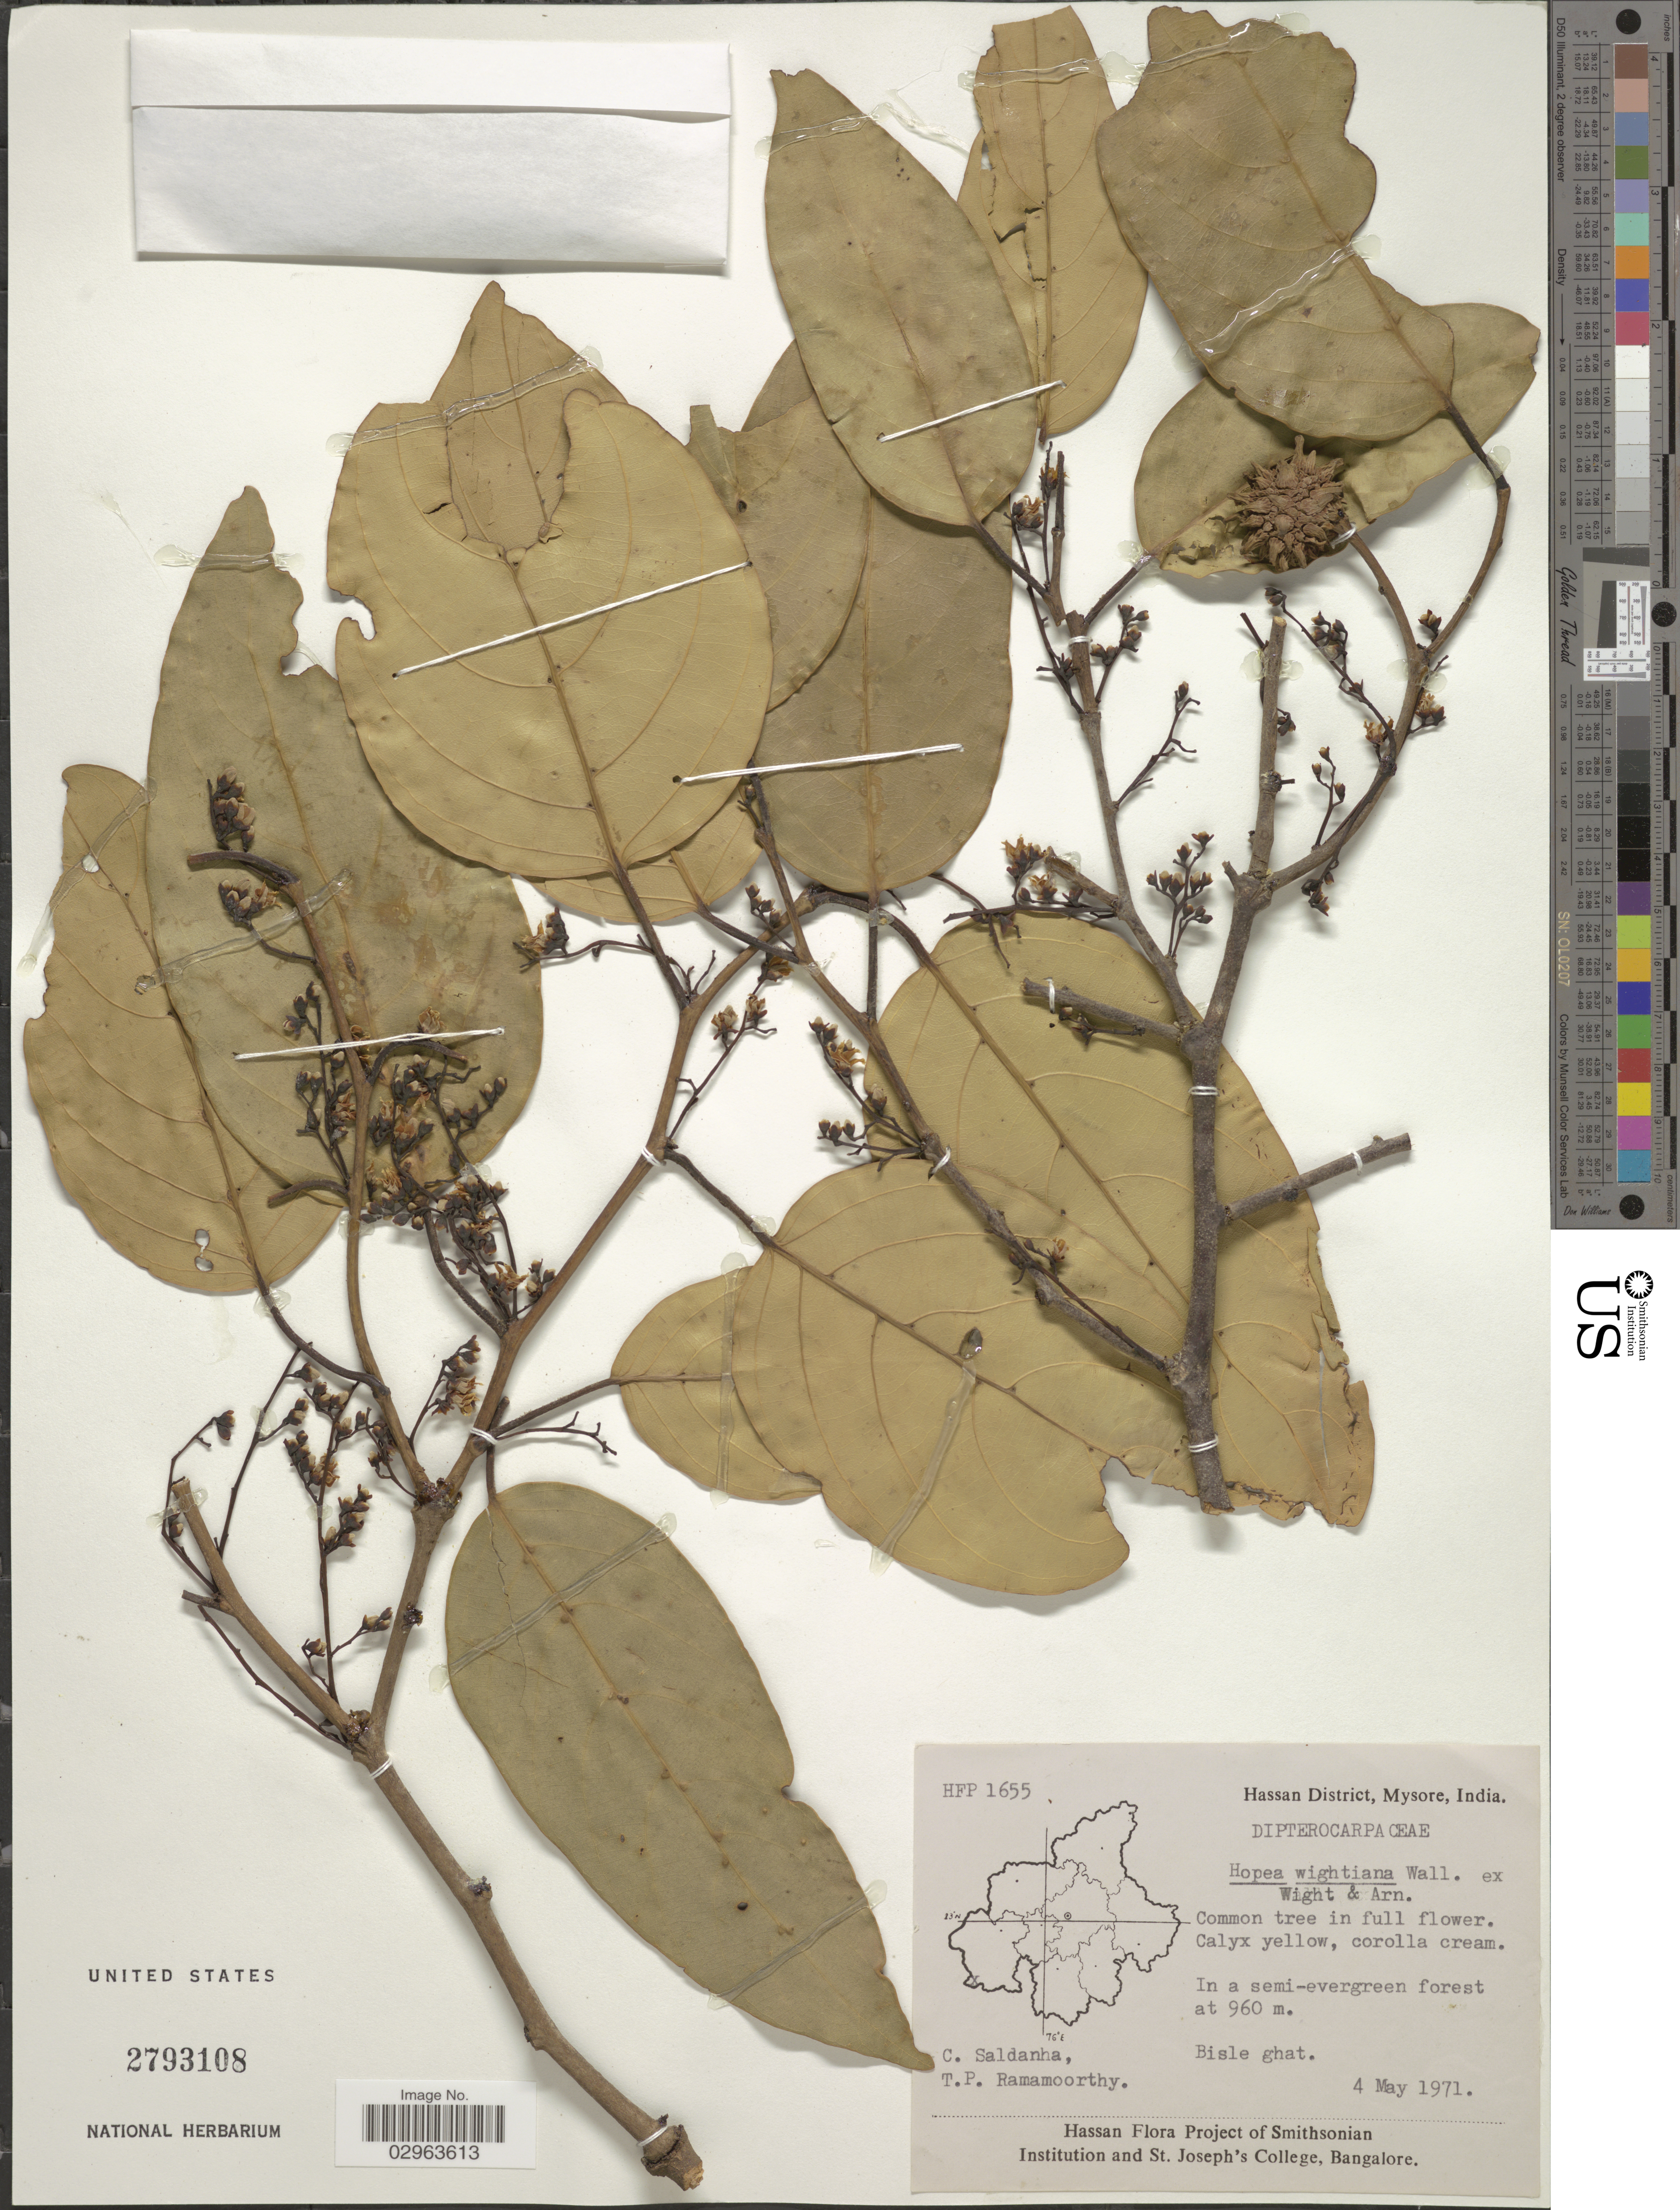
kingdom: Plantae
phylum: Tracheophyta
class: Magnoliopsida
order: Malvales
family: Dipterocarpaceae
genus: Hopea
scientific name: Hopea wightiana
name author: Miq. ex Dyer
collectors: C. J. Saldanha & T. P. Ramamoorthy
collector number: HFP1655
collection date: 1971-05-04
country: India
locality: Hassan District, Mysore. Bisle ghat.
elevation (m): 960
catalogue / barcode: US 2793108